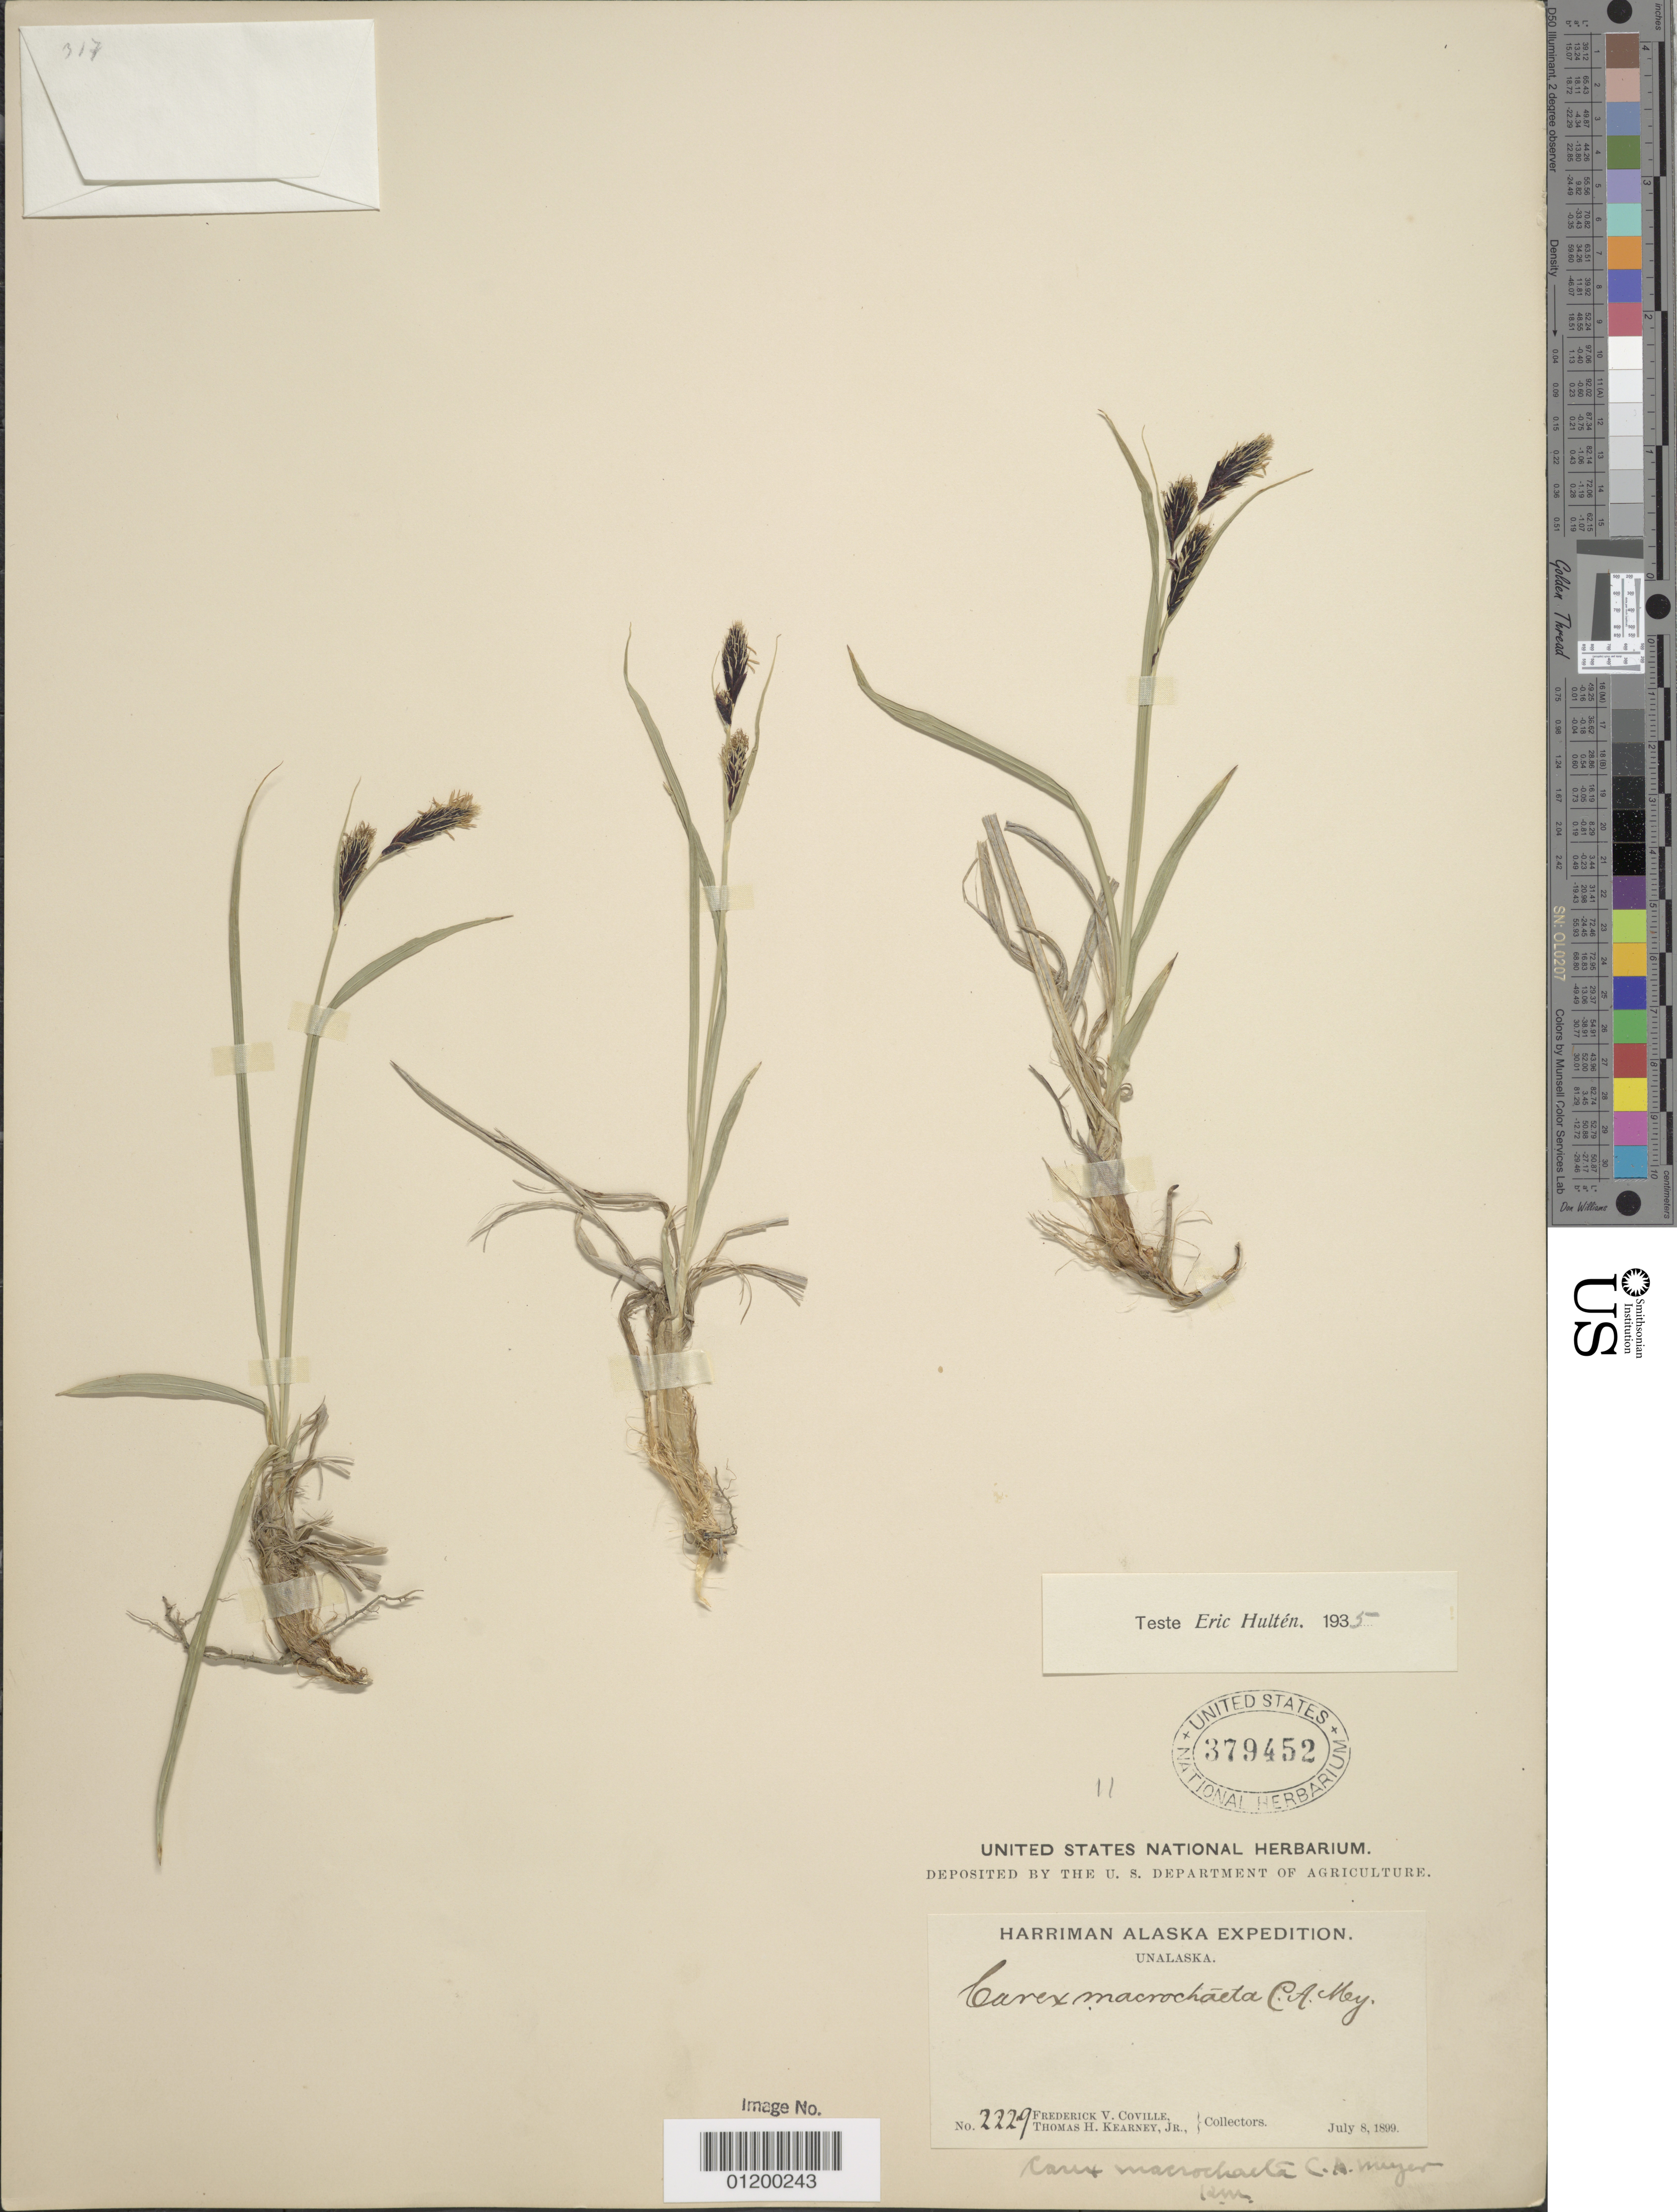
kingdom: Plantae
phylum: Tracheophyta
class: Liliopsida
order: Poales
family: Cyperaceae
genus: Carex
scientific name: Carex macrochaeta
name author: C.A. Mey.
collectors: F. V. Coville & F. Funston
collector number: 2229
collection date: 1899-07-08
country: United States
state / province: Alaska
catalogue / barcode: US 379452